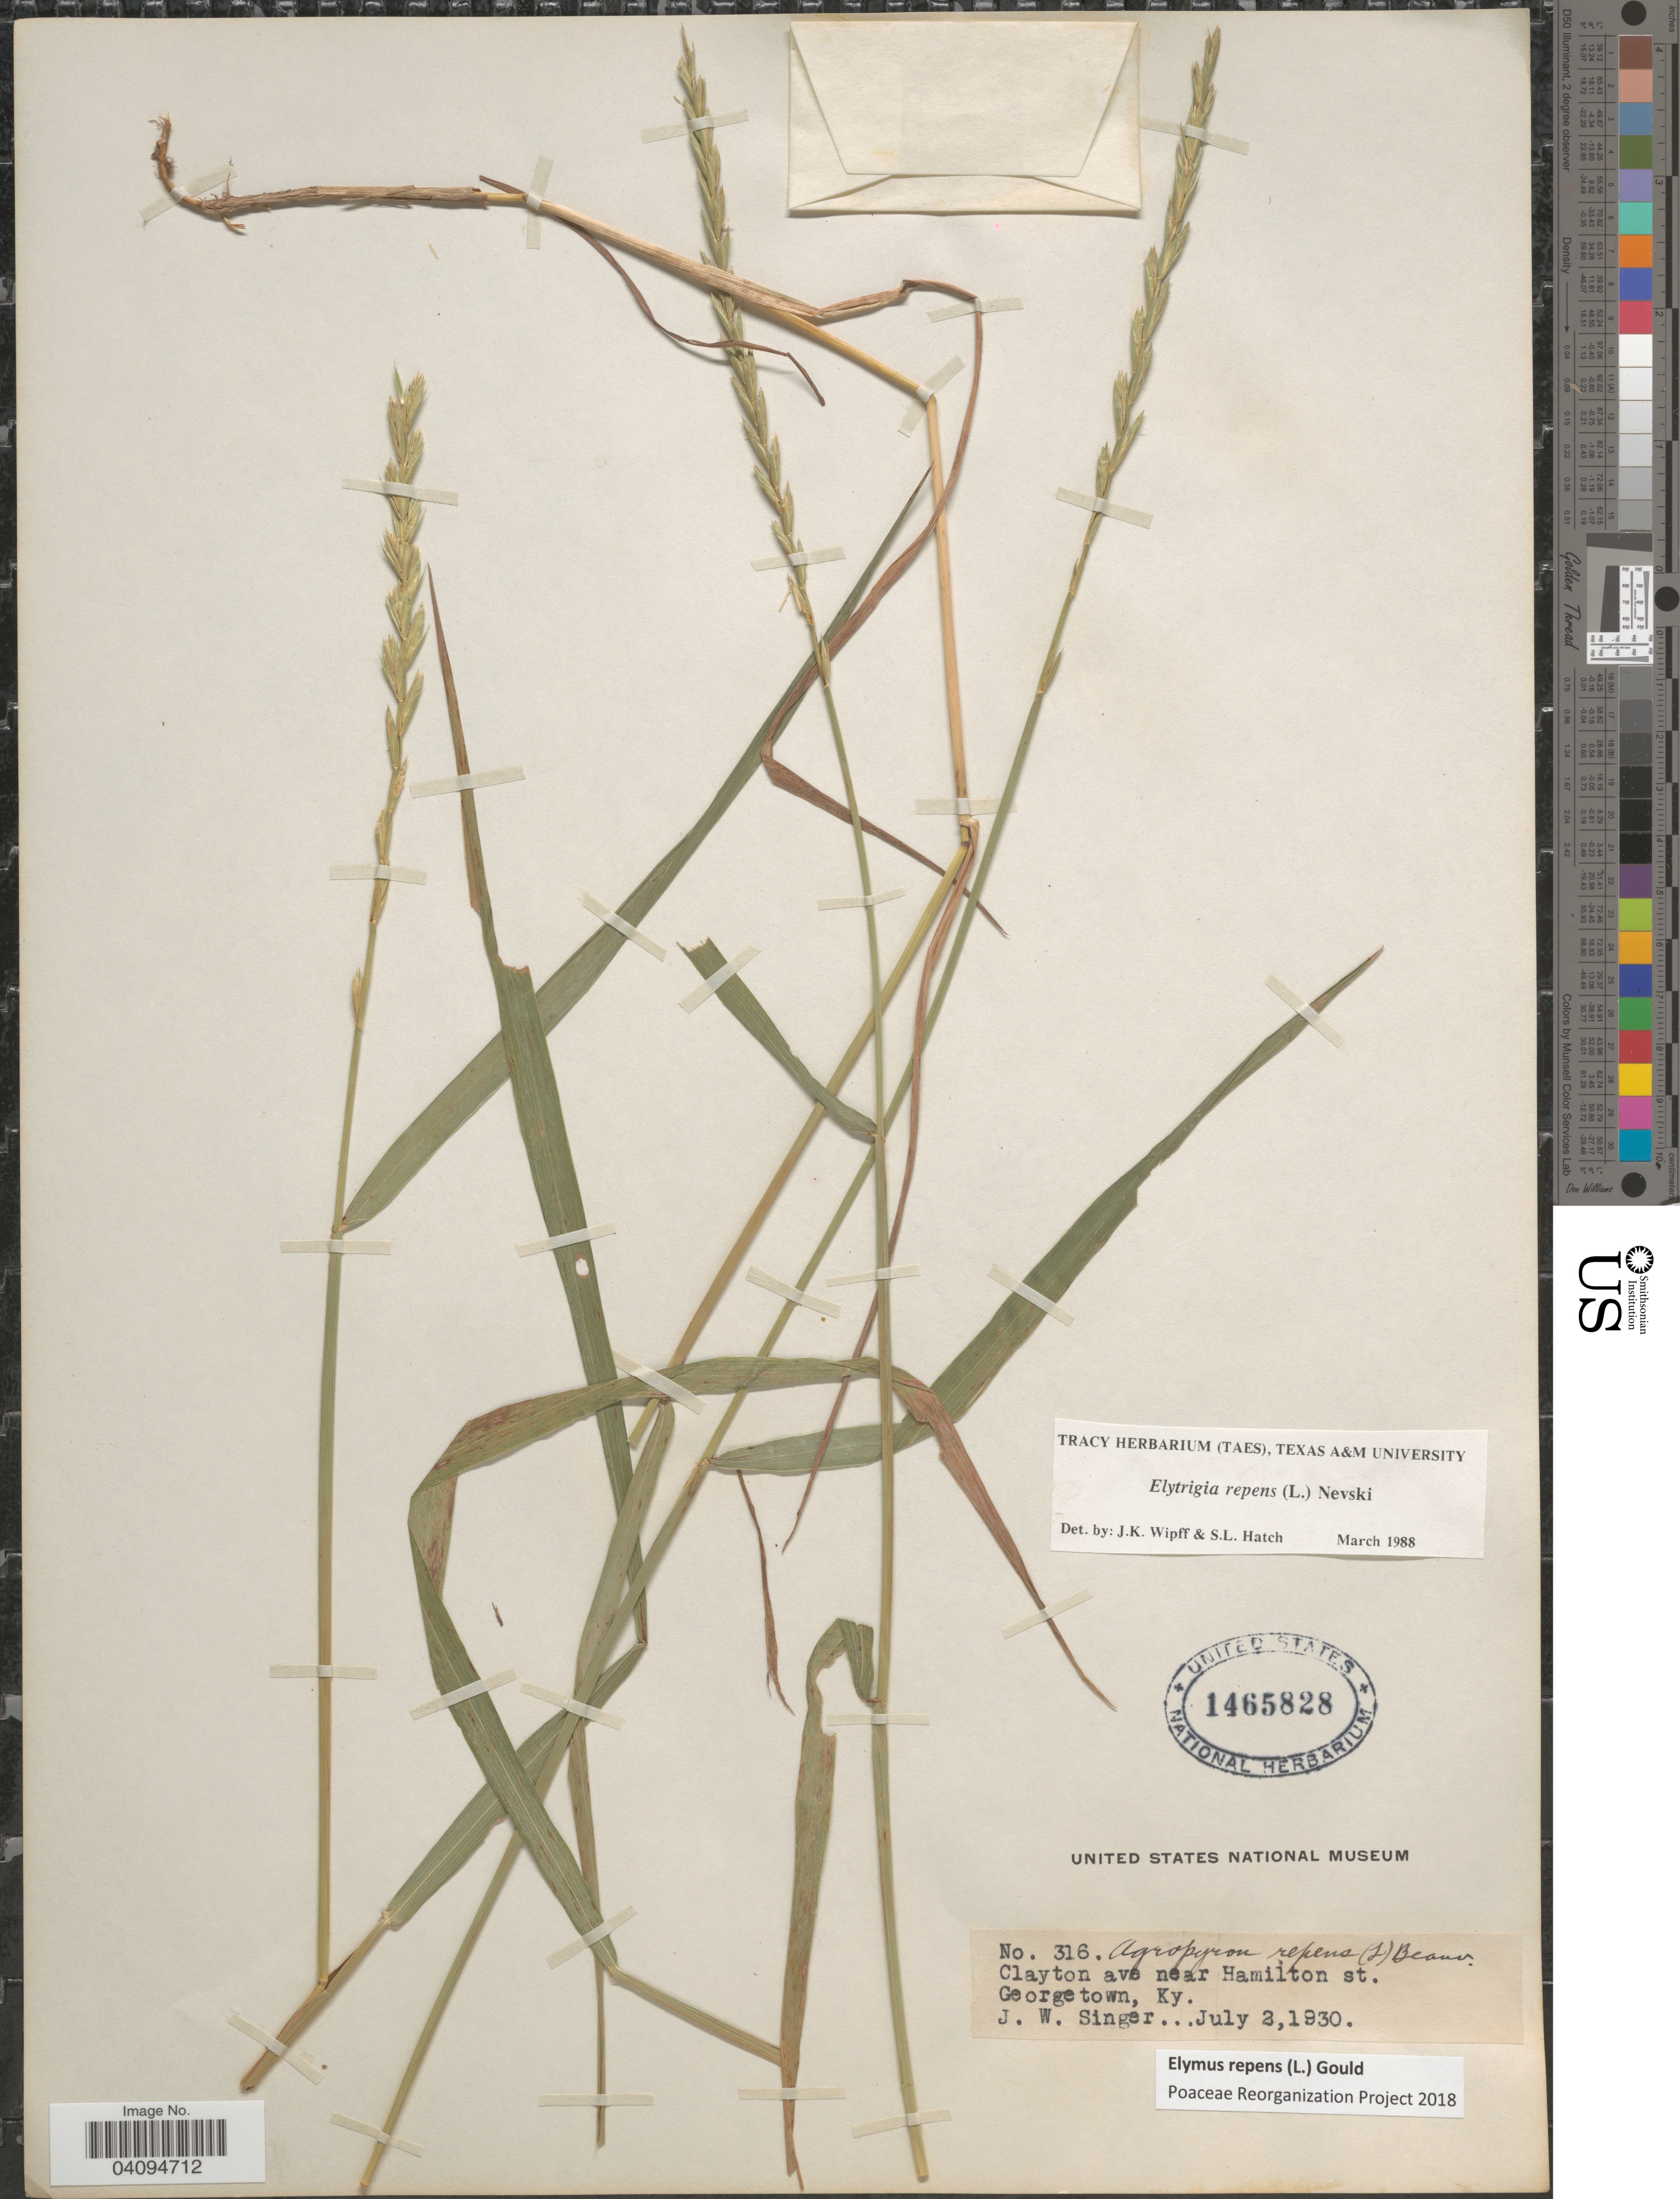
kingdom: Plantae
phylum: Tracheophyta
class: Liliopsida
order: Poales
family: Poaceae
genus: Elymus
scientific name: Elymus repens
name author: (L.) Gould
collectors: J. EW. Singer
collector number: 316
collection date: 1930-07-02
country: United States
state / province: Kentucky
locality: Clayton ave near Hamilton st. Georgetown.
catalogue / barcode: US 1465828